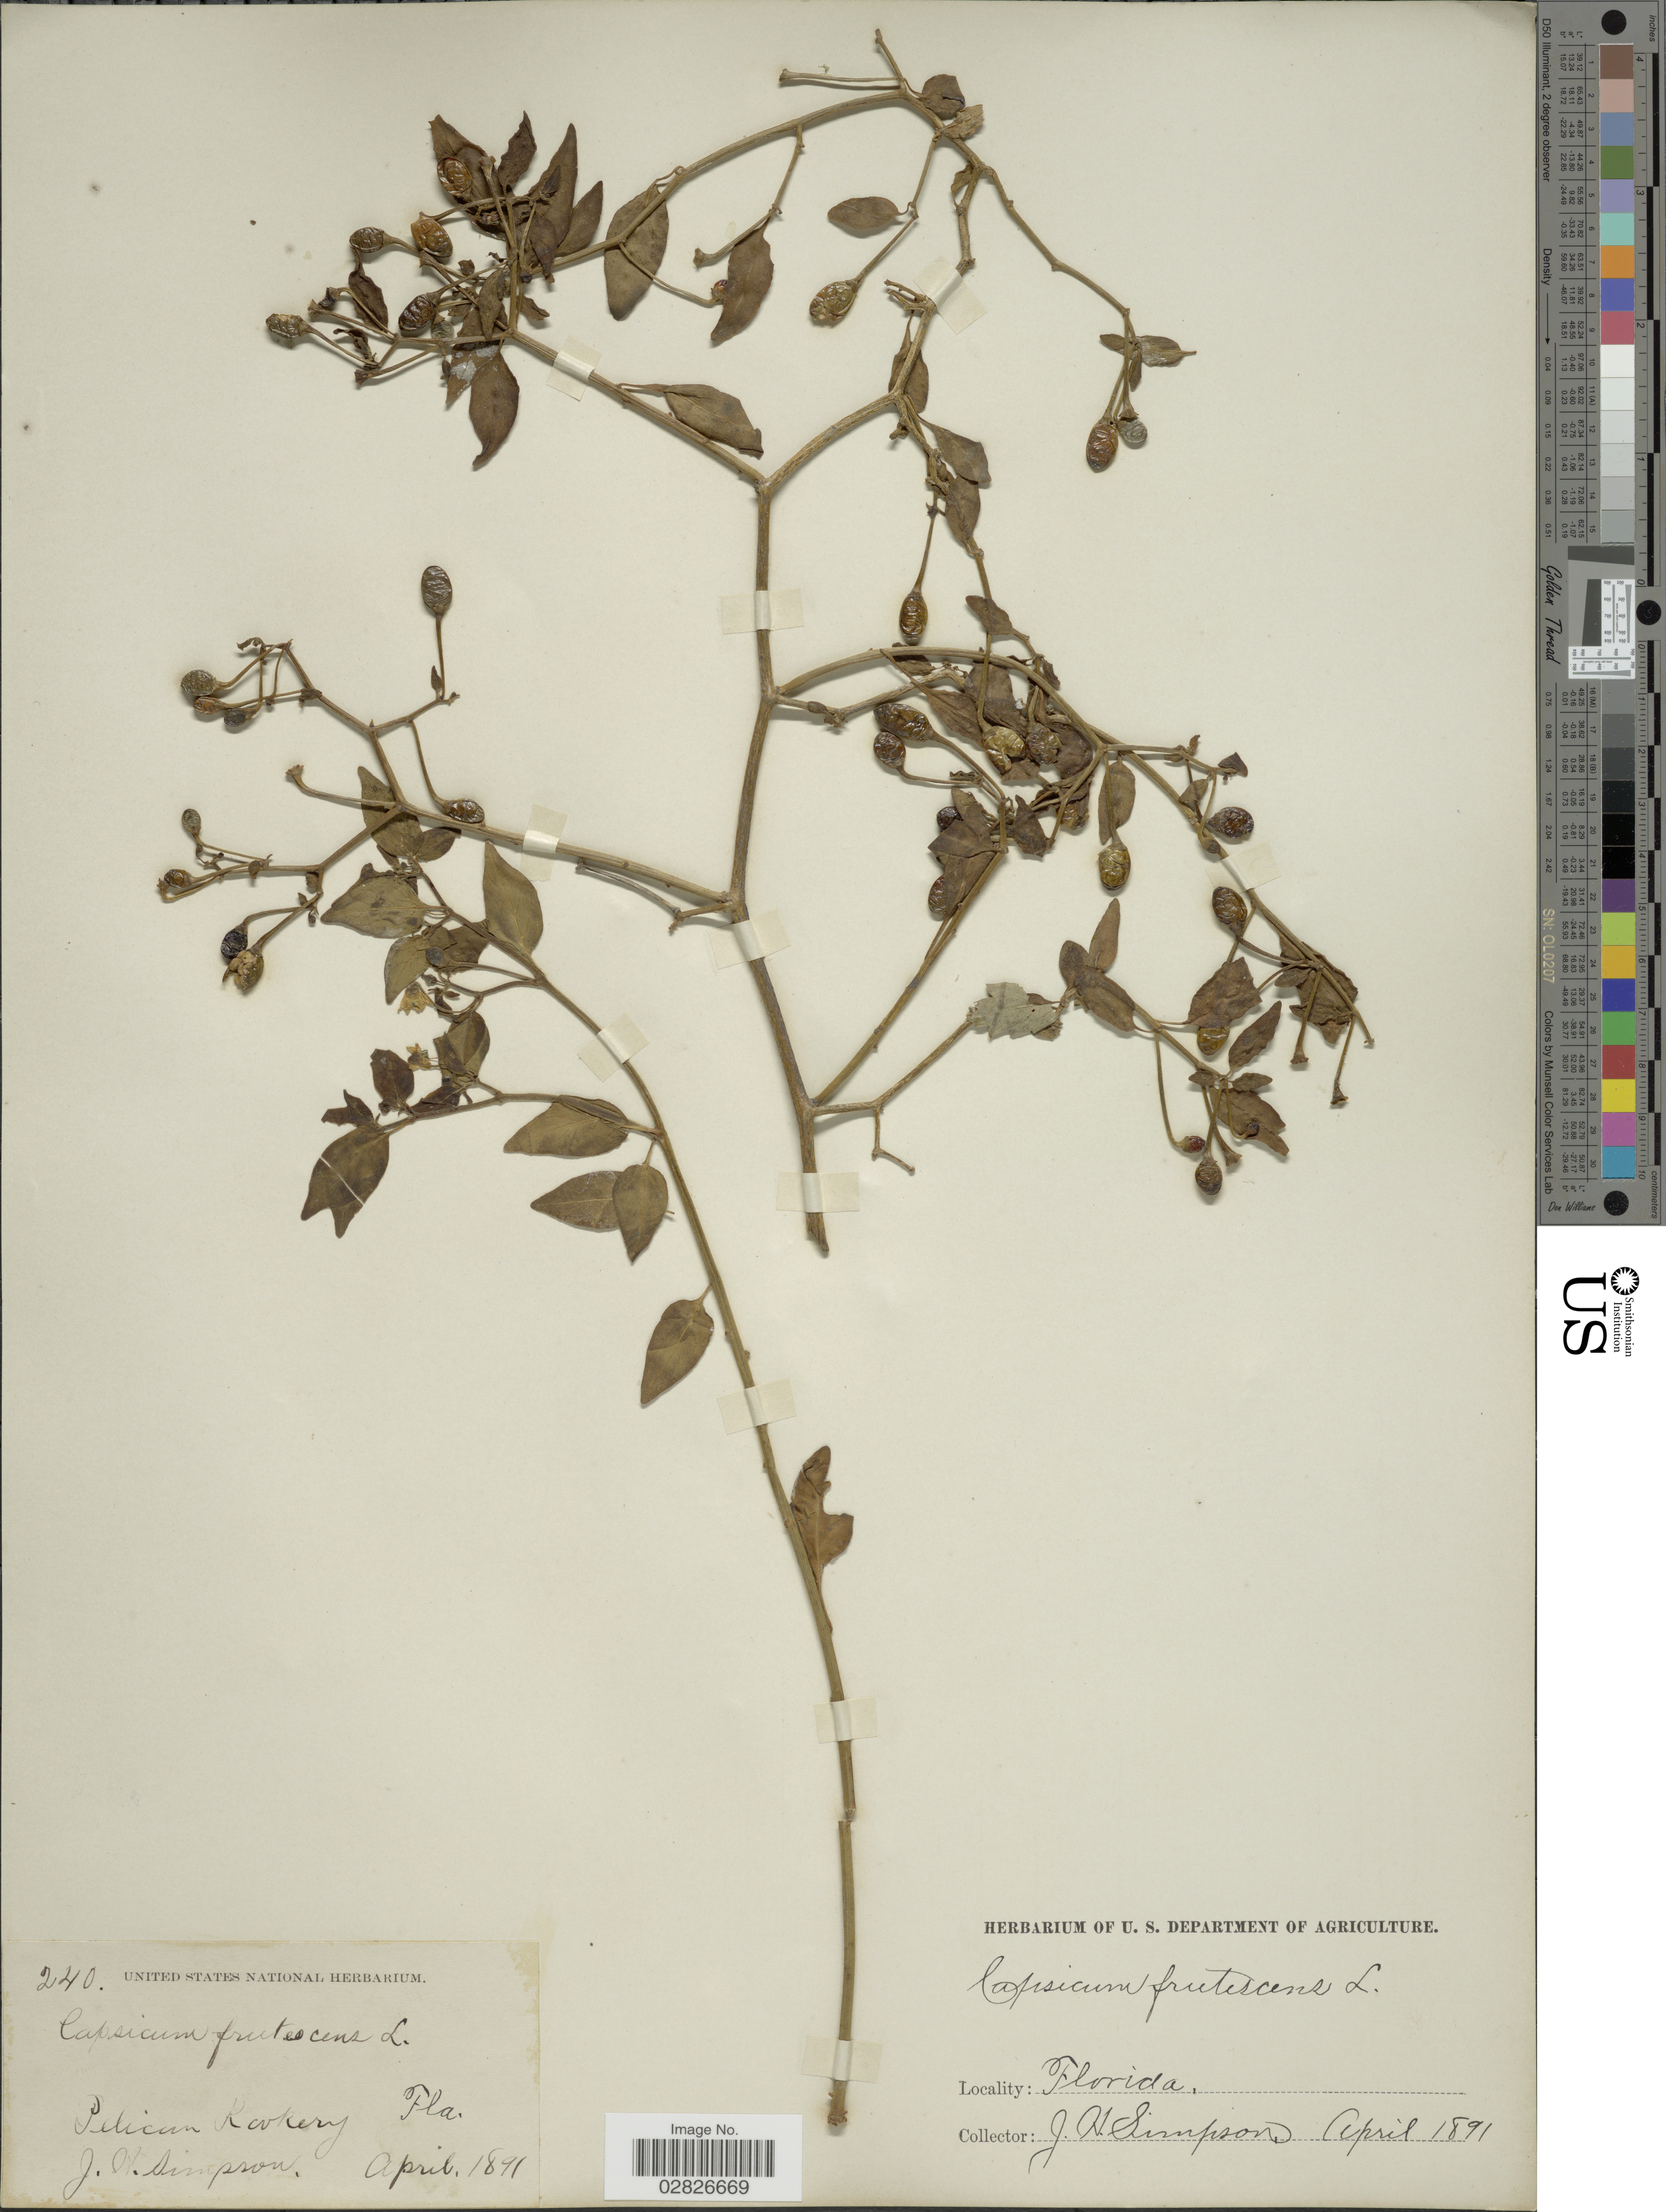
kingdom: Plantae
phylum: Tracheophyta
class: Magnoliopsida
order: Solanales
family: Solanaceae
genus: Capsicum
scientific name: Capsicum frutescens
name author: L.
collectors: J. H. Simpson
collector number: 240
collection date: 1891-04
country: United States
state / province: Florida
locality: Pelican Rookery.